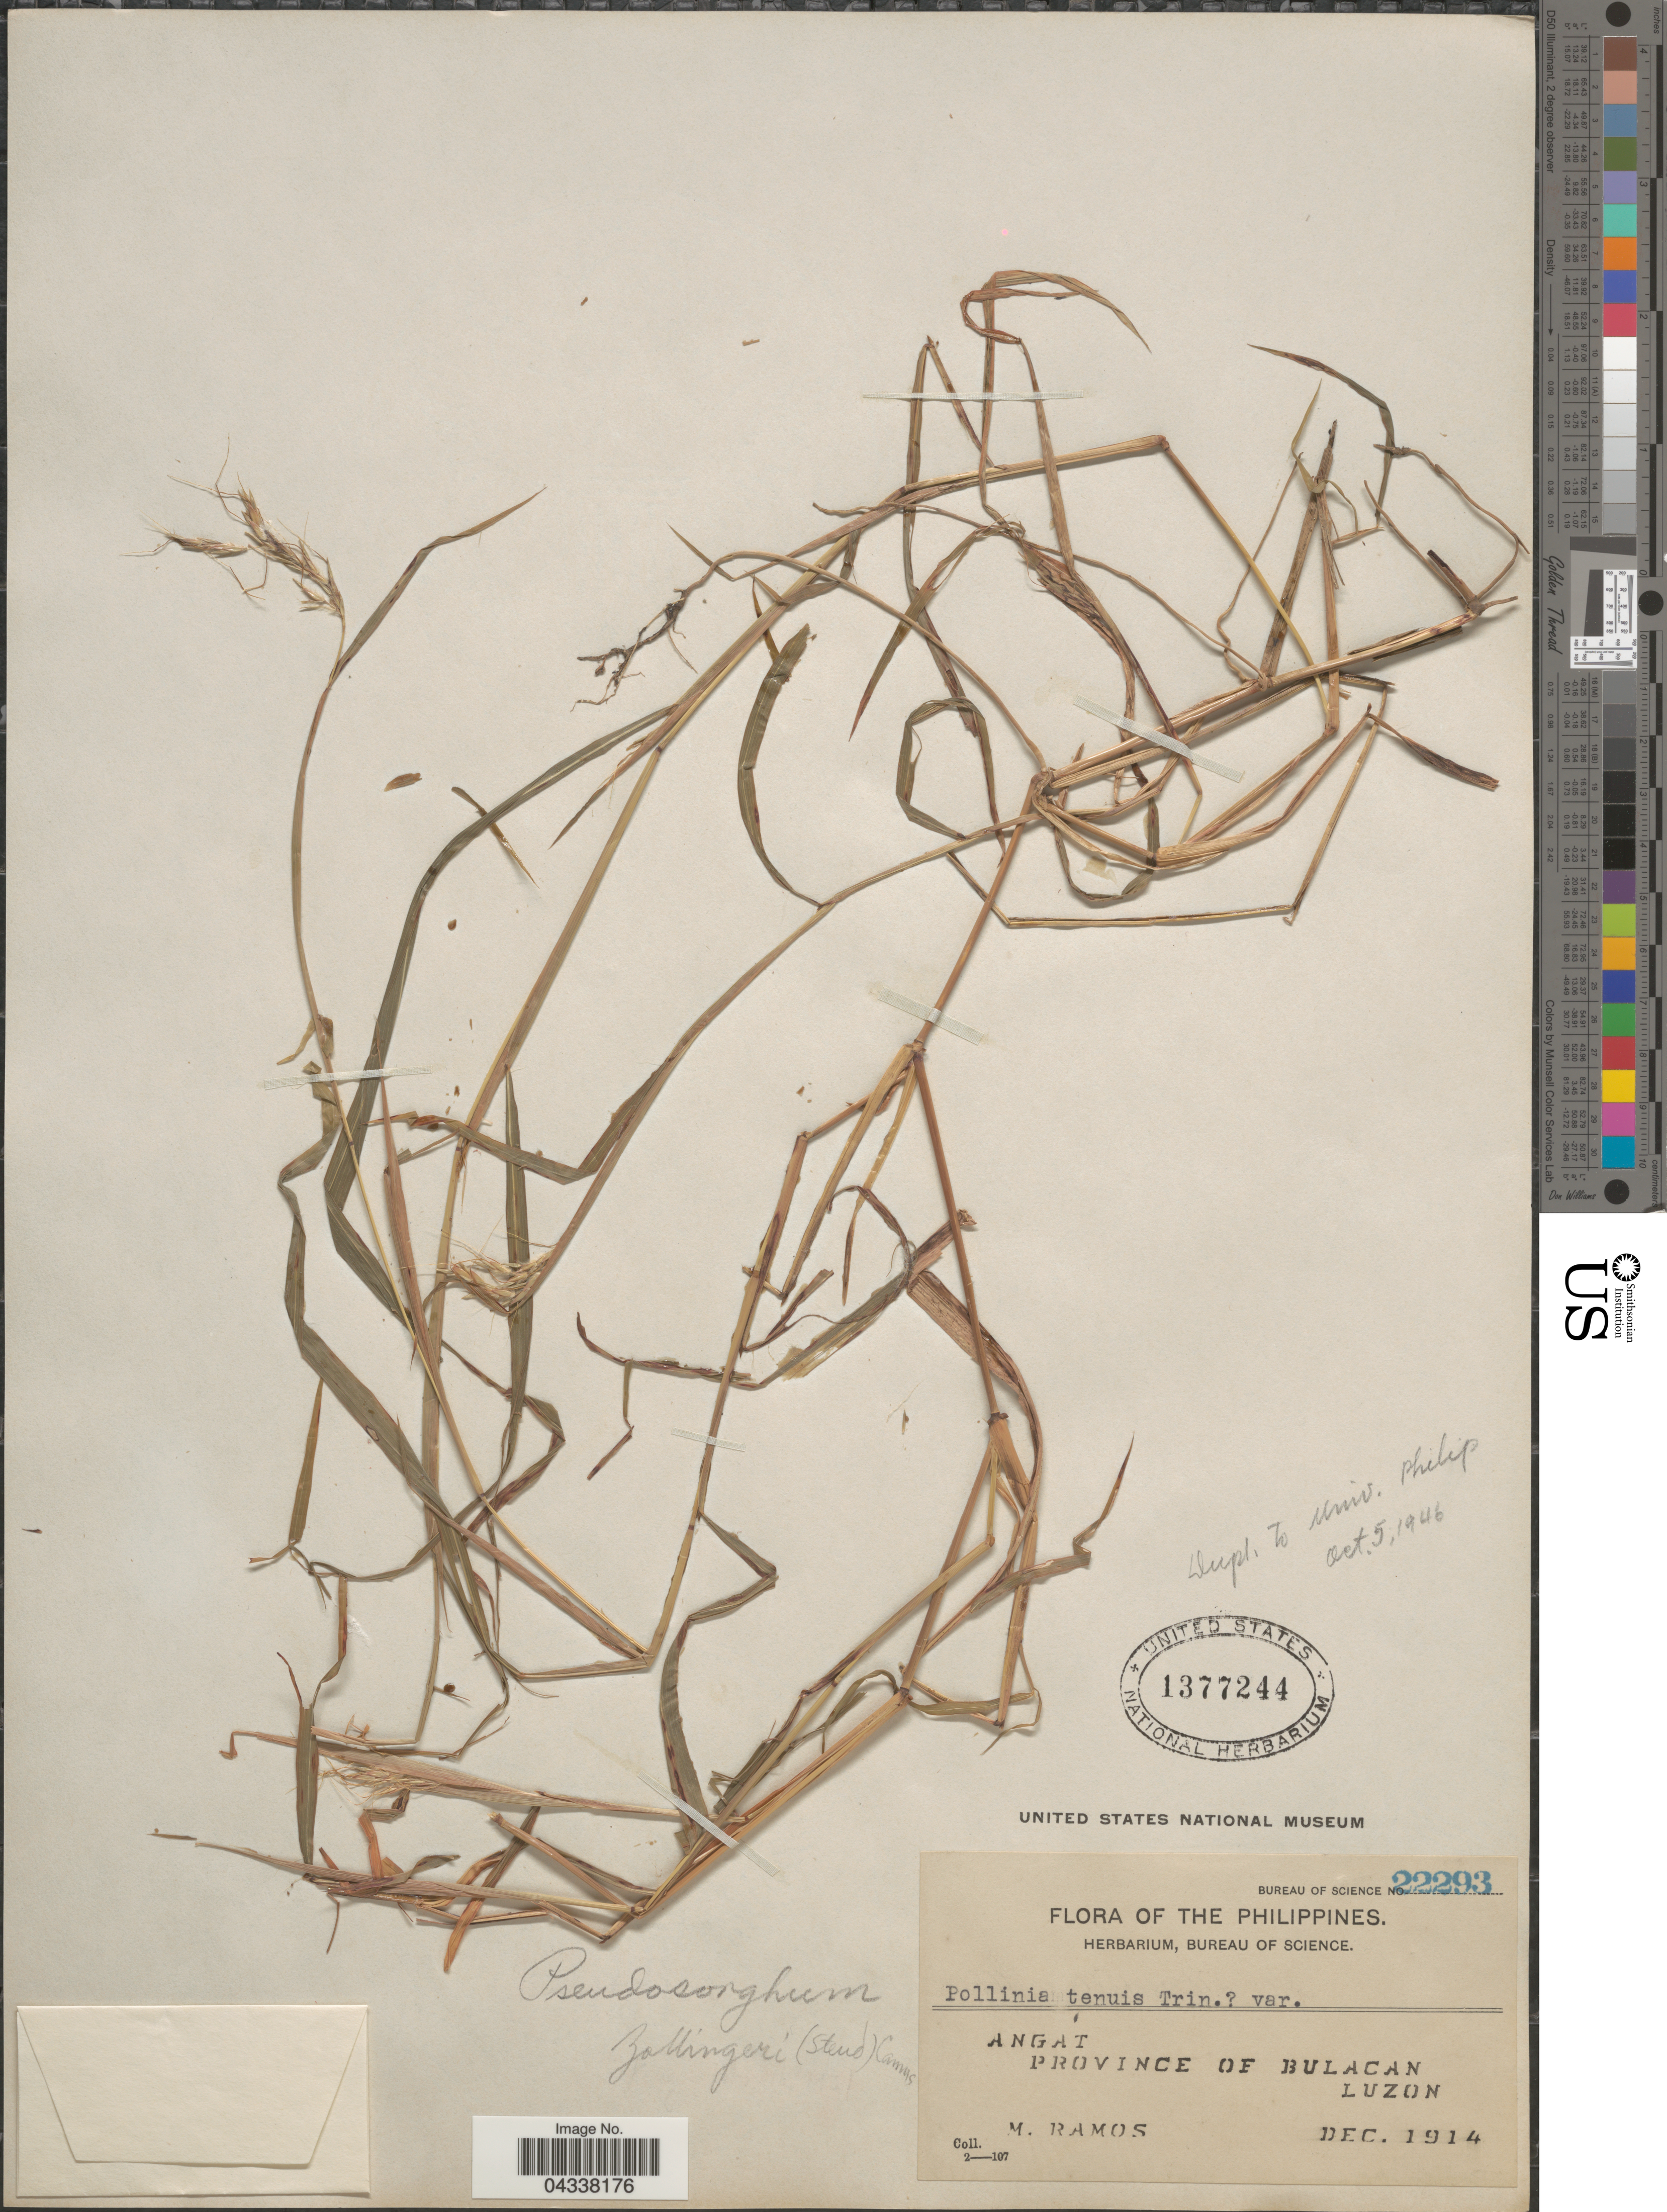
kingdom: Plantae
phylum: Tracheophyta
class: Liliopsida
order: Poales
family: Poaceae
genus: Pseudosorghum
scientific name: Pseudosorghum zollingeri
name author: (Steud.) A. Camus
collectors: M. Ramos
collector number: Bureau of Science 22293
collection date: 1914-12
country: Philippines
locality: Angat. Province of Bulacan. Luzon.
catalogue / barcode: US 1377244